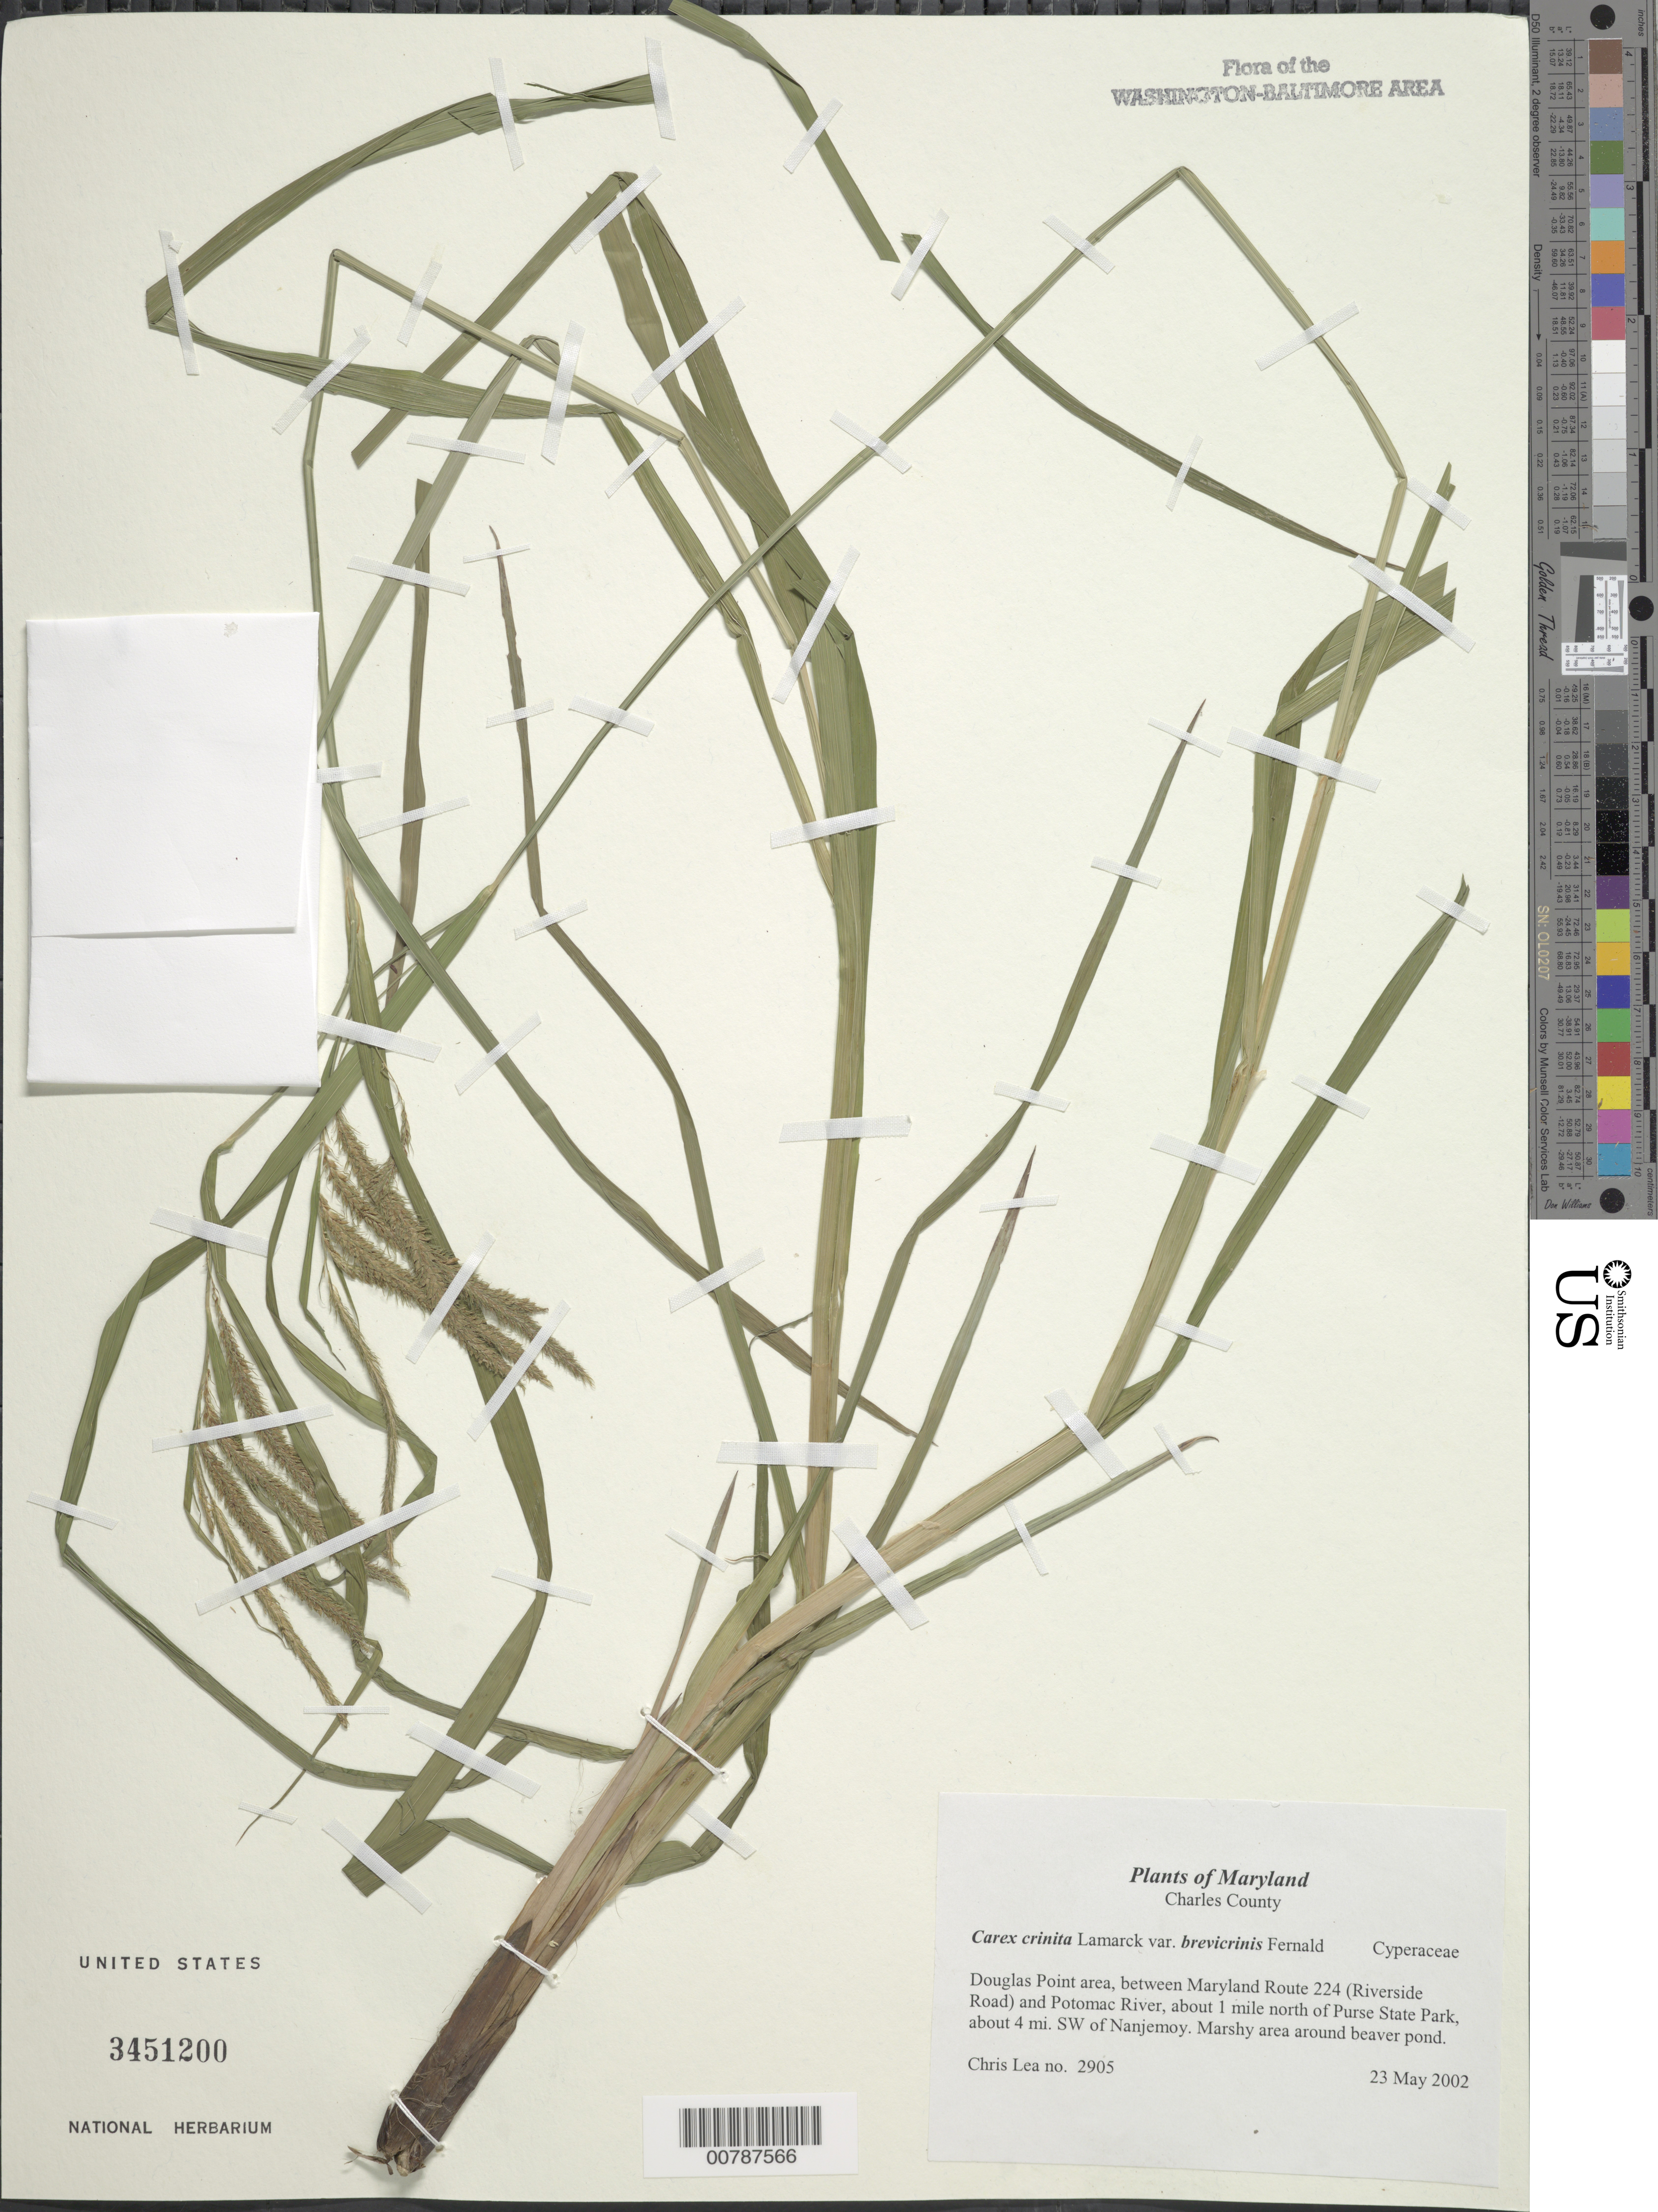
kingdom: Plantae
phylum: Tracheophyta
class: Liliopsida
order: Poales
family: Cyperaceae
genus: Carex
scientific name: Carex crinita var. brevicrinis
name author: Fernald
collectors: C. Lea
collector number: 2905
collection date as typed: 23 May 2002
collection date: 2002-05-23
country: United States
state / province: Maryland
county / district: Charles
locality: Douglas Point area, between Maryland Route 224 (Riverside Road) and Potomac River, about 1 mile north of Purse State Park, about 4 mi. SW of Nanjemoy.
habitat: Marshy area around beaver pond.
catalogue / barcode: US 3451200